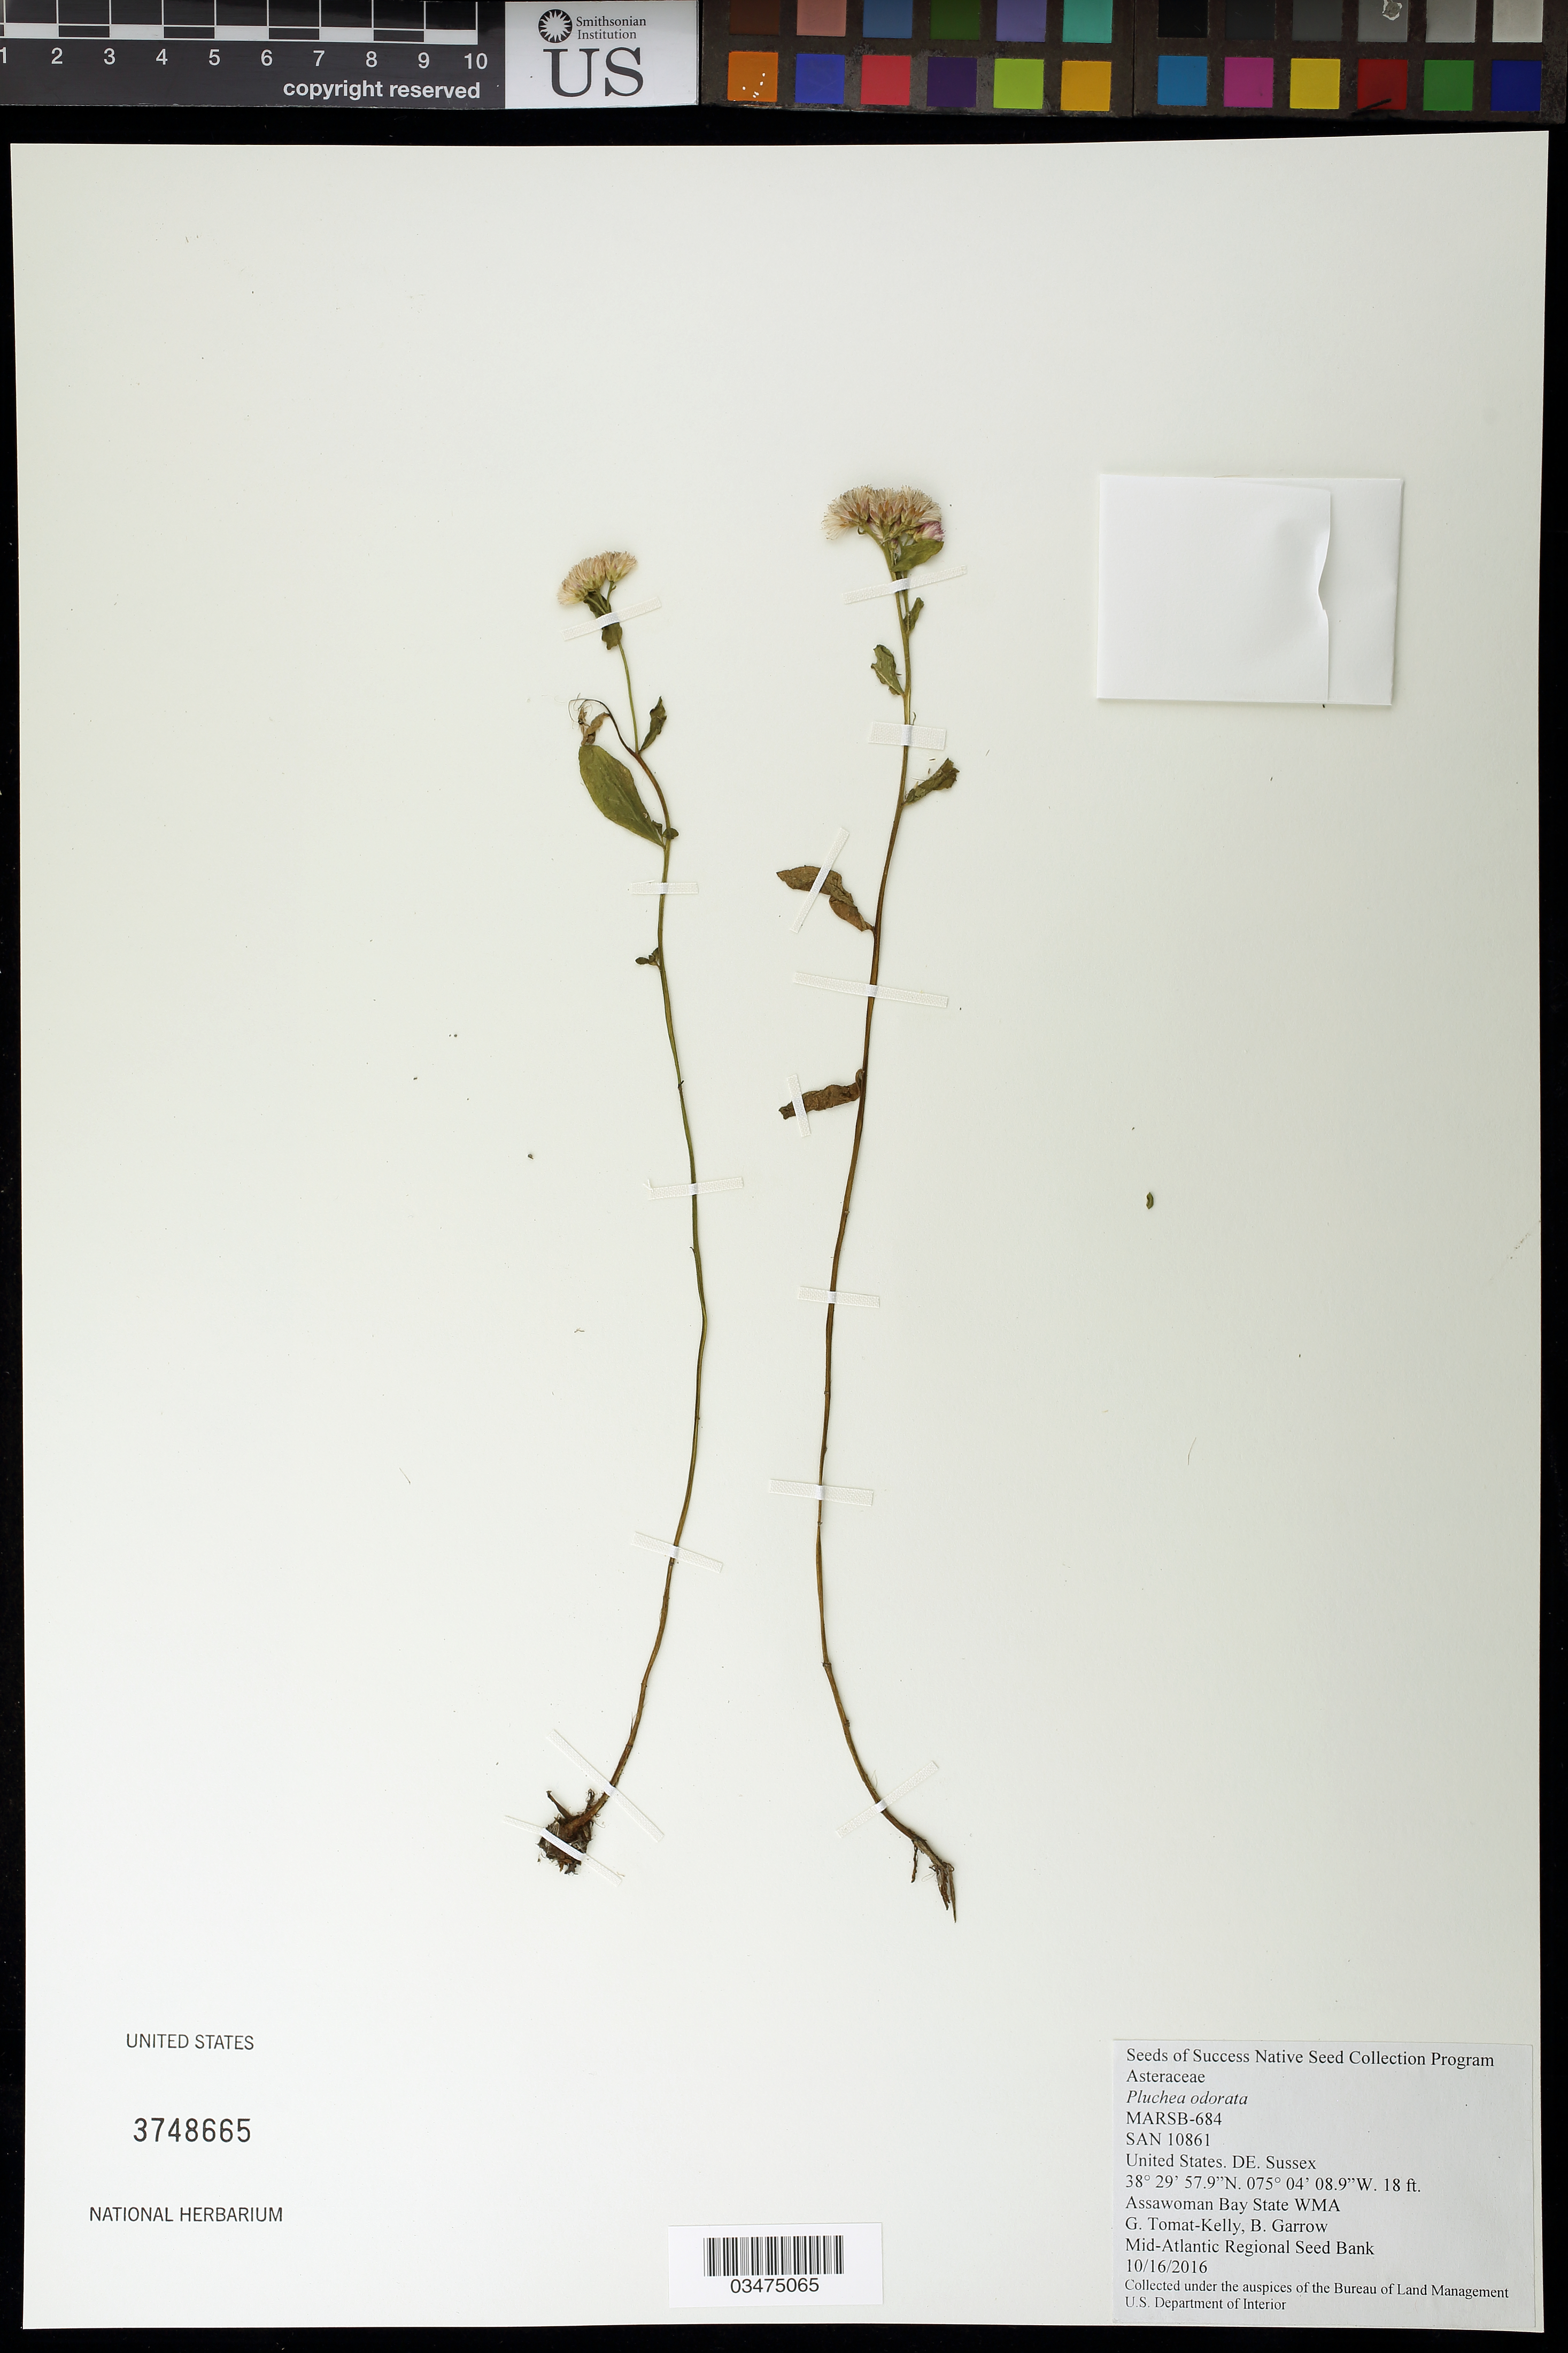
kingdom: Plantae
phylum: Tracheophyta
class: Magnoliopsida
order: Asterales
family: Asteraceae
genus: Pluchea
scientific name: Pluchea odorata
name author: (L.) Cass.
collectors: G. Tomat-Kelly & B. Garrow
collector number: MARSB-684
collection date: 2016-10-16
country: United States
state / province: Delaware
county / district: Sussex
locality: Assawoman Bay State WMA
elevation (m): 5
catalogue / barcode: US 3748665